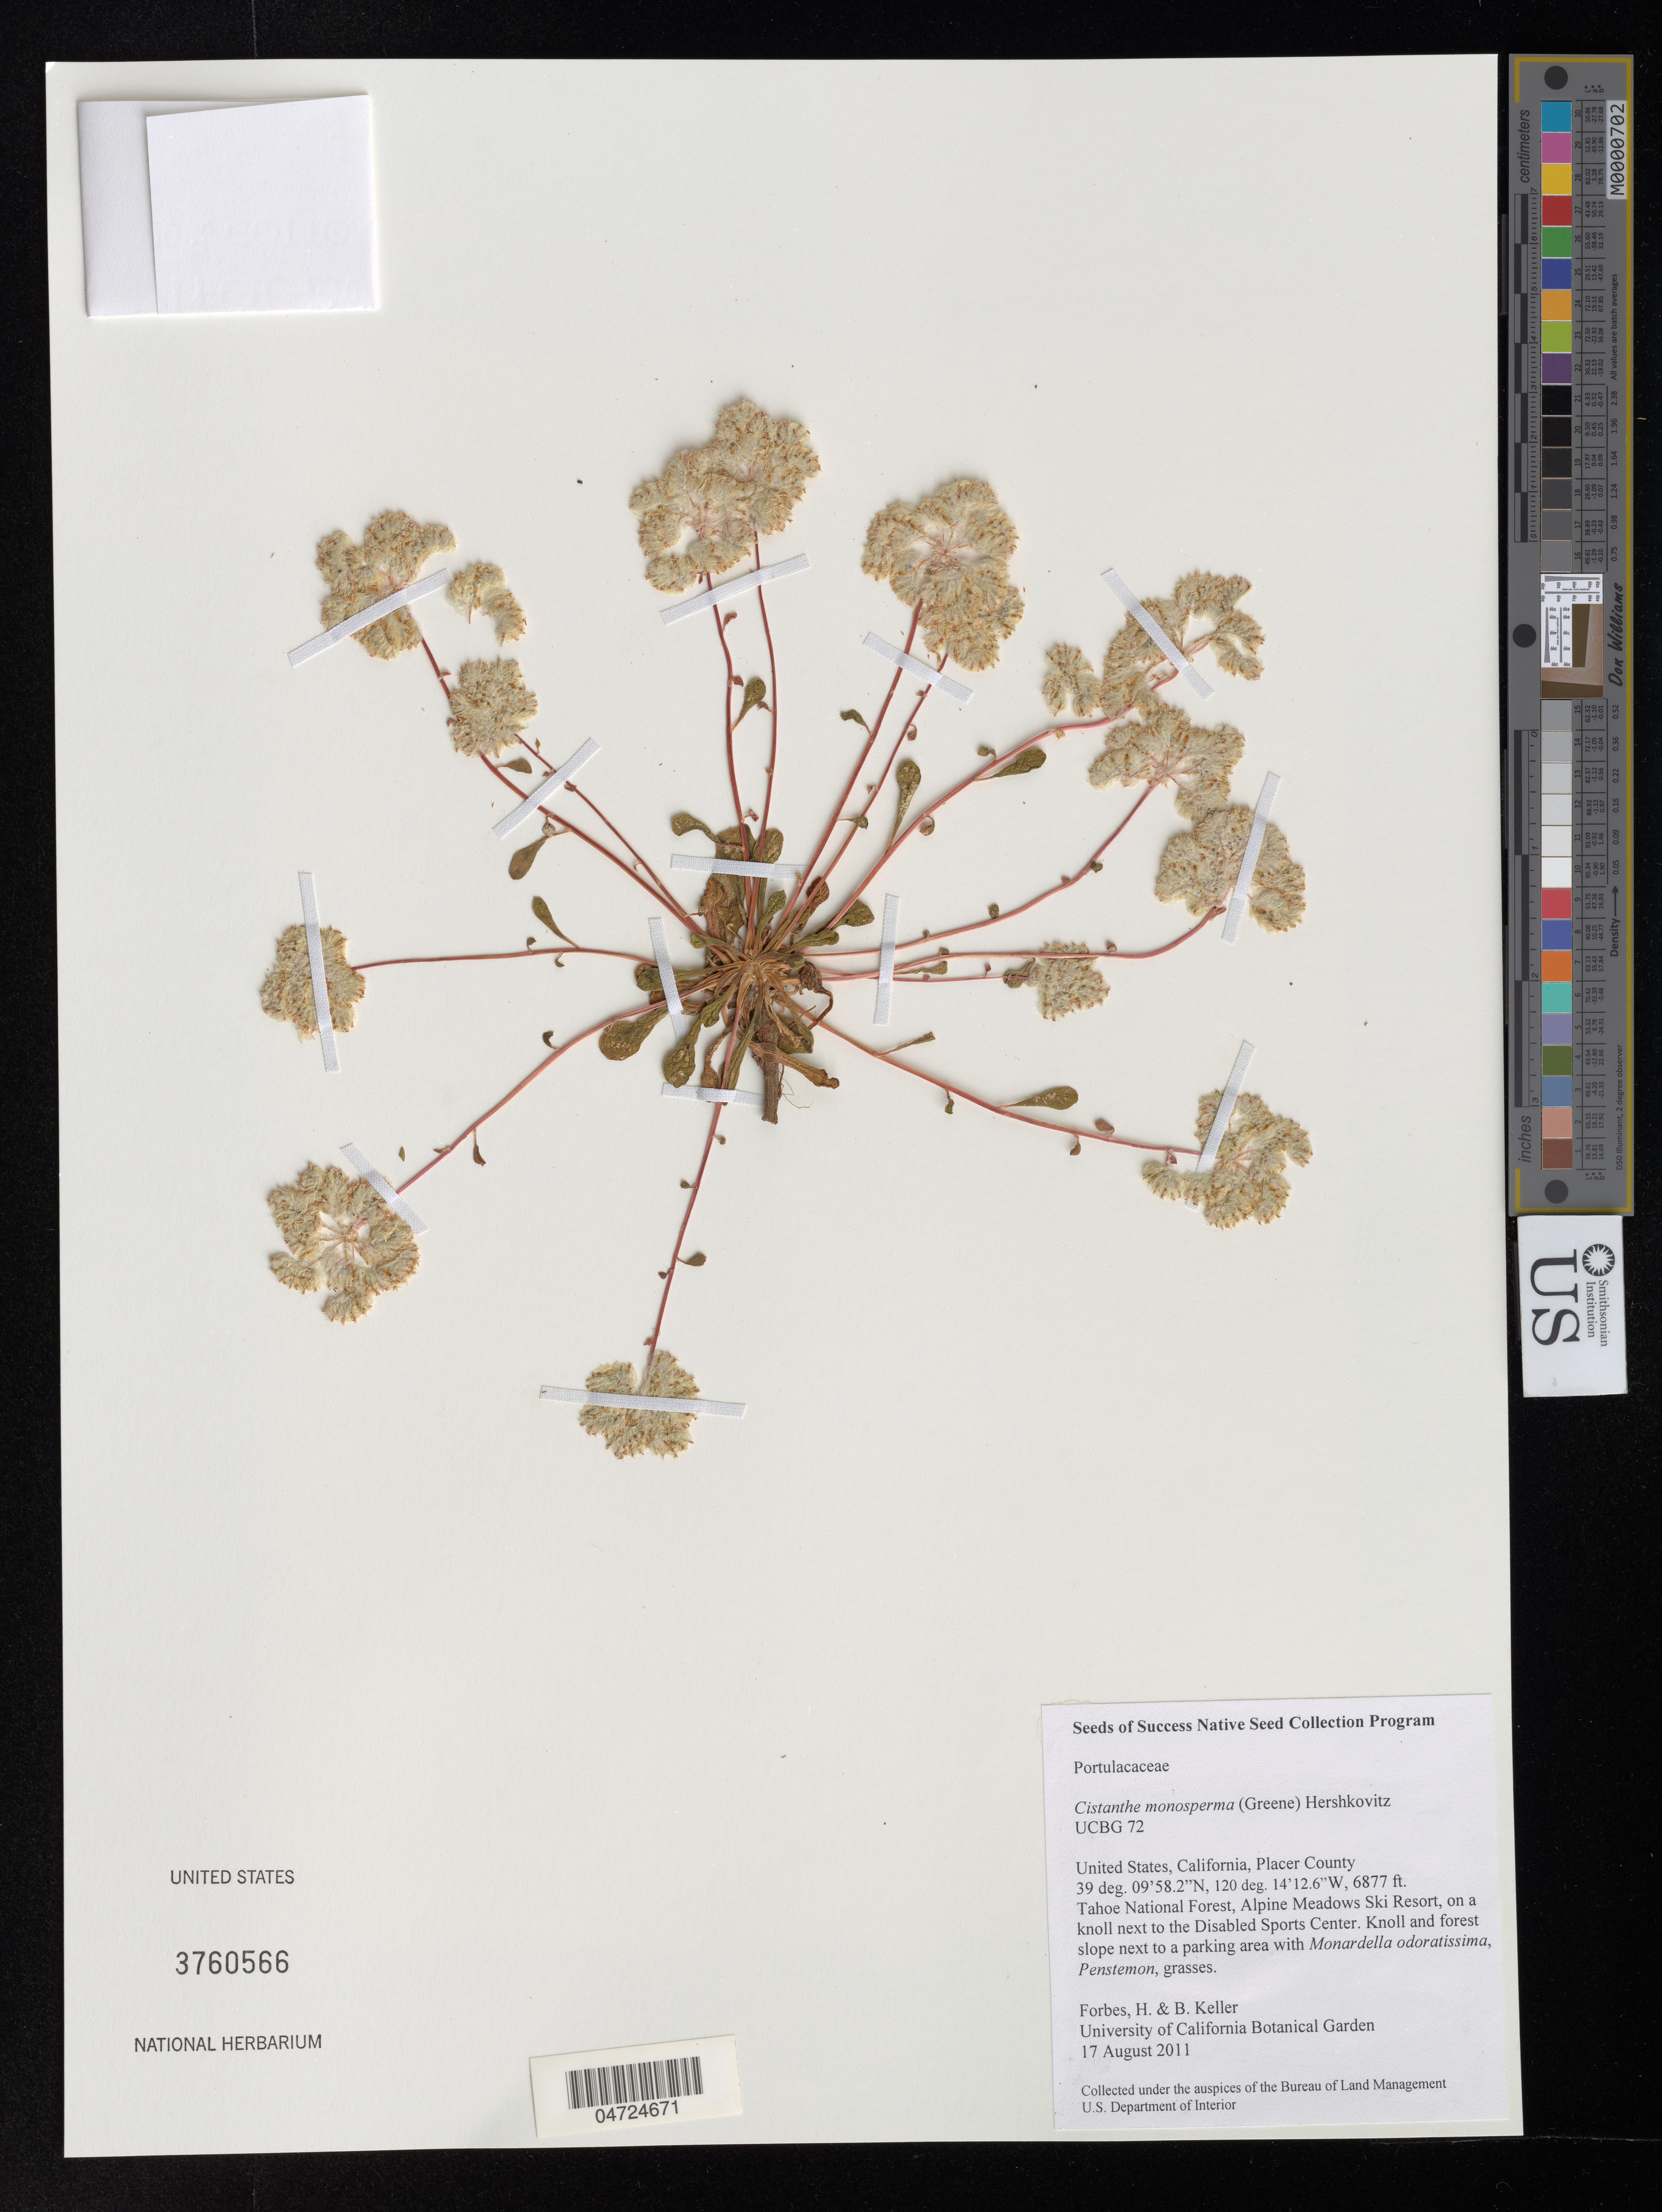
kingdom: Plantae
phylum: Tracheophyta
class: Magnoliopsida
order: Caryophyllales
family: Montiaceae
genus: Cistanthe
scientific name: Cistanthe monosperma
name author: (Greene) Hershk.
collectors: H. Forbes & B. Keller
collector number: UCBG 72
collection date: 2011-08-17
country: United States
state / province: California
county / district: Placer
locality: Placer County. Tahoe National Forest, Alpine Meadows Ski Resort, on a knoll next to the Disabled Sports Center. Knoll and forest slope next to a parking area.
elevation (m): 2096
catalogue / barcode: US 3760566